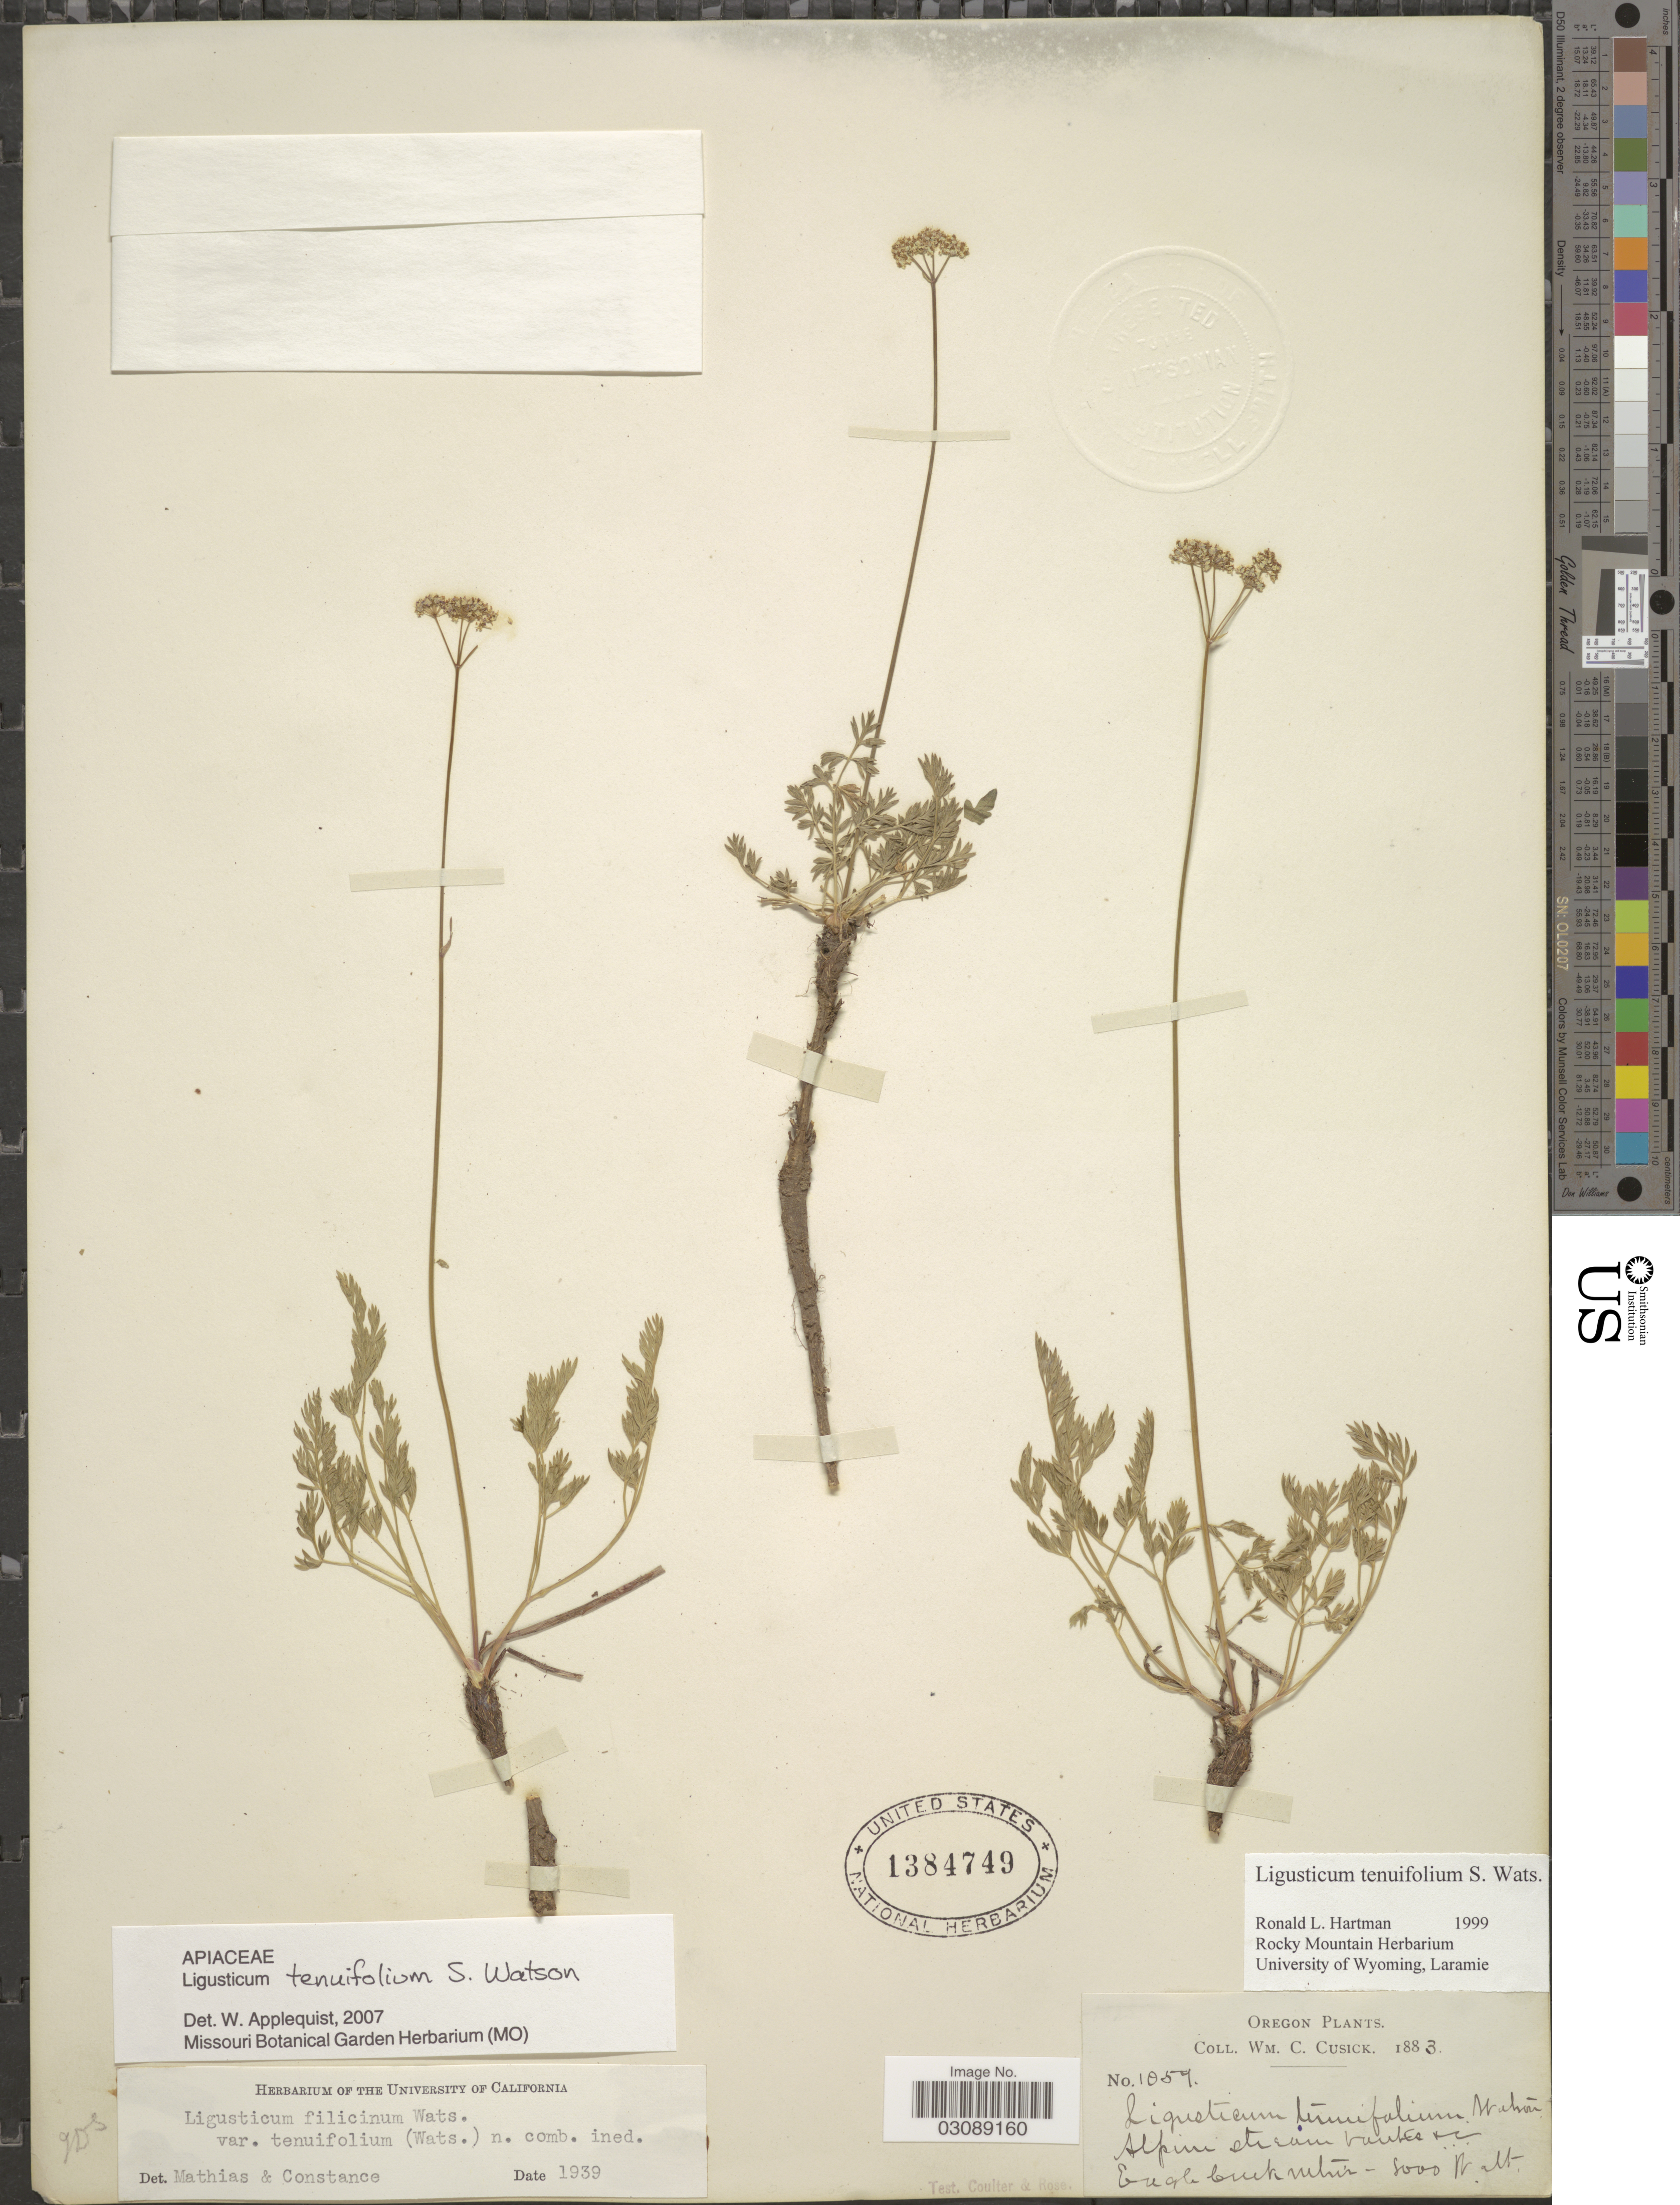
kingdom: Plantae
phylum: Tracheophyta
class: Magnoliopsida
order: Apiales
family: Apiaceae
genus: Ligusticum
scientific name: Ligusticum tenuifolium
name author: S. Watson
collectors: W. C. Cusick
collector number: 1057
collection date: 1883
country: United States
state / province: Oregon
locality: Eagle Creek Mtns.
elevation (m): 2438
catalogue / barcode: US 1384749